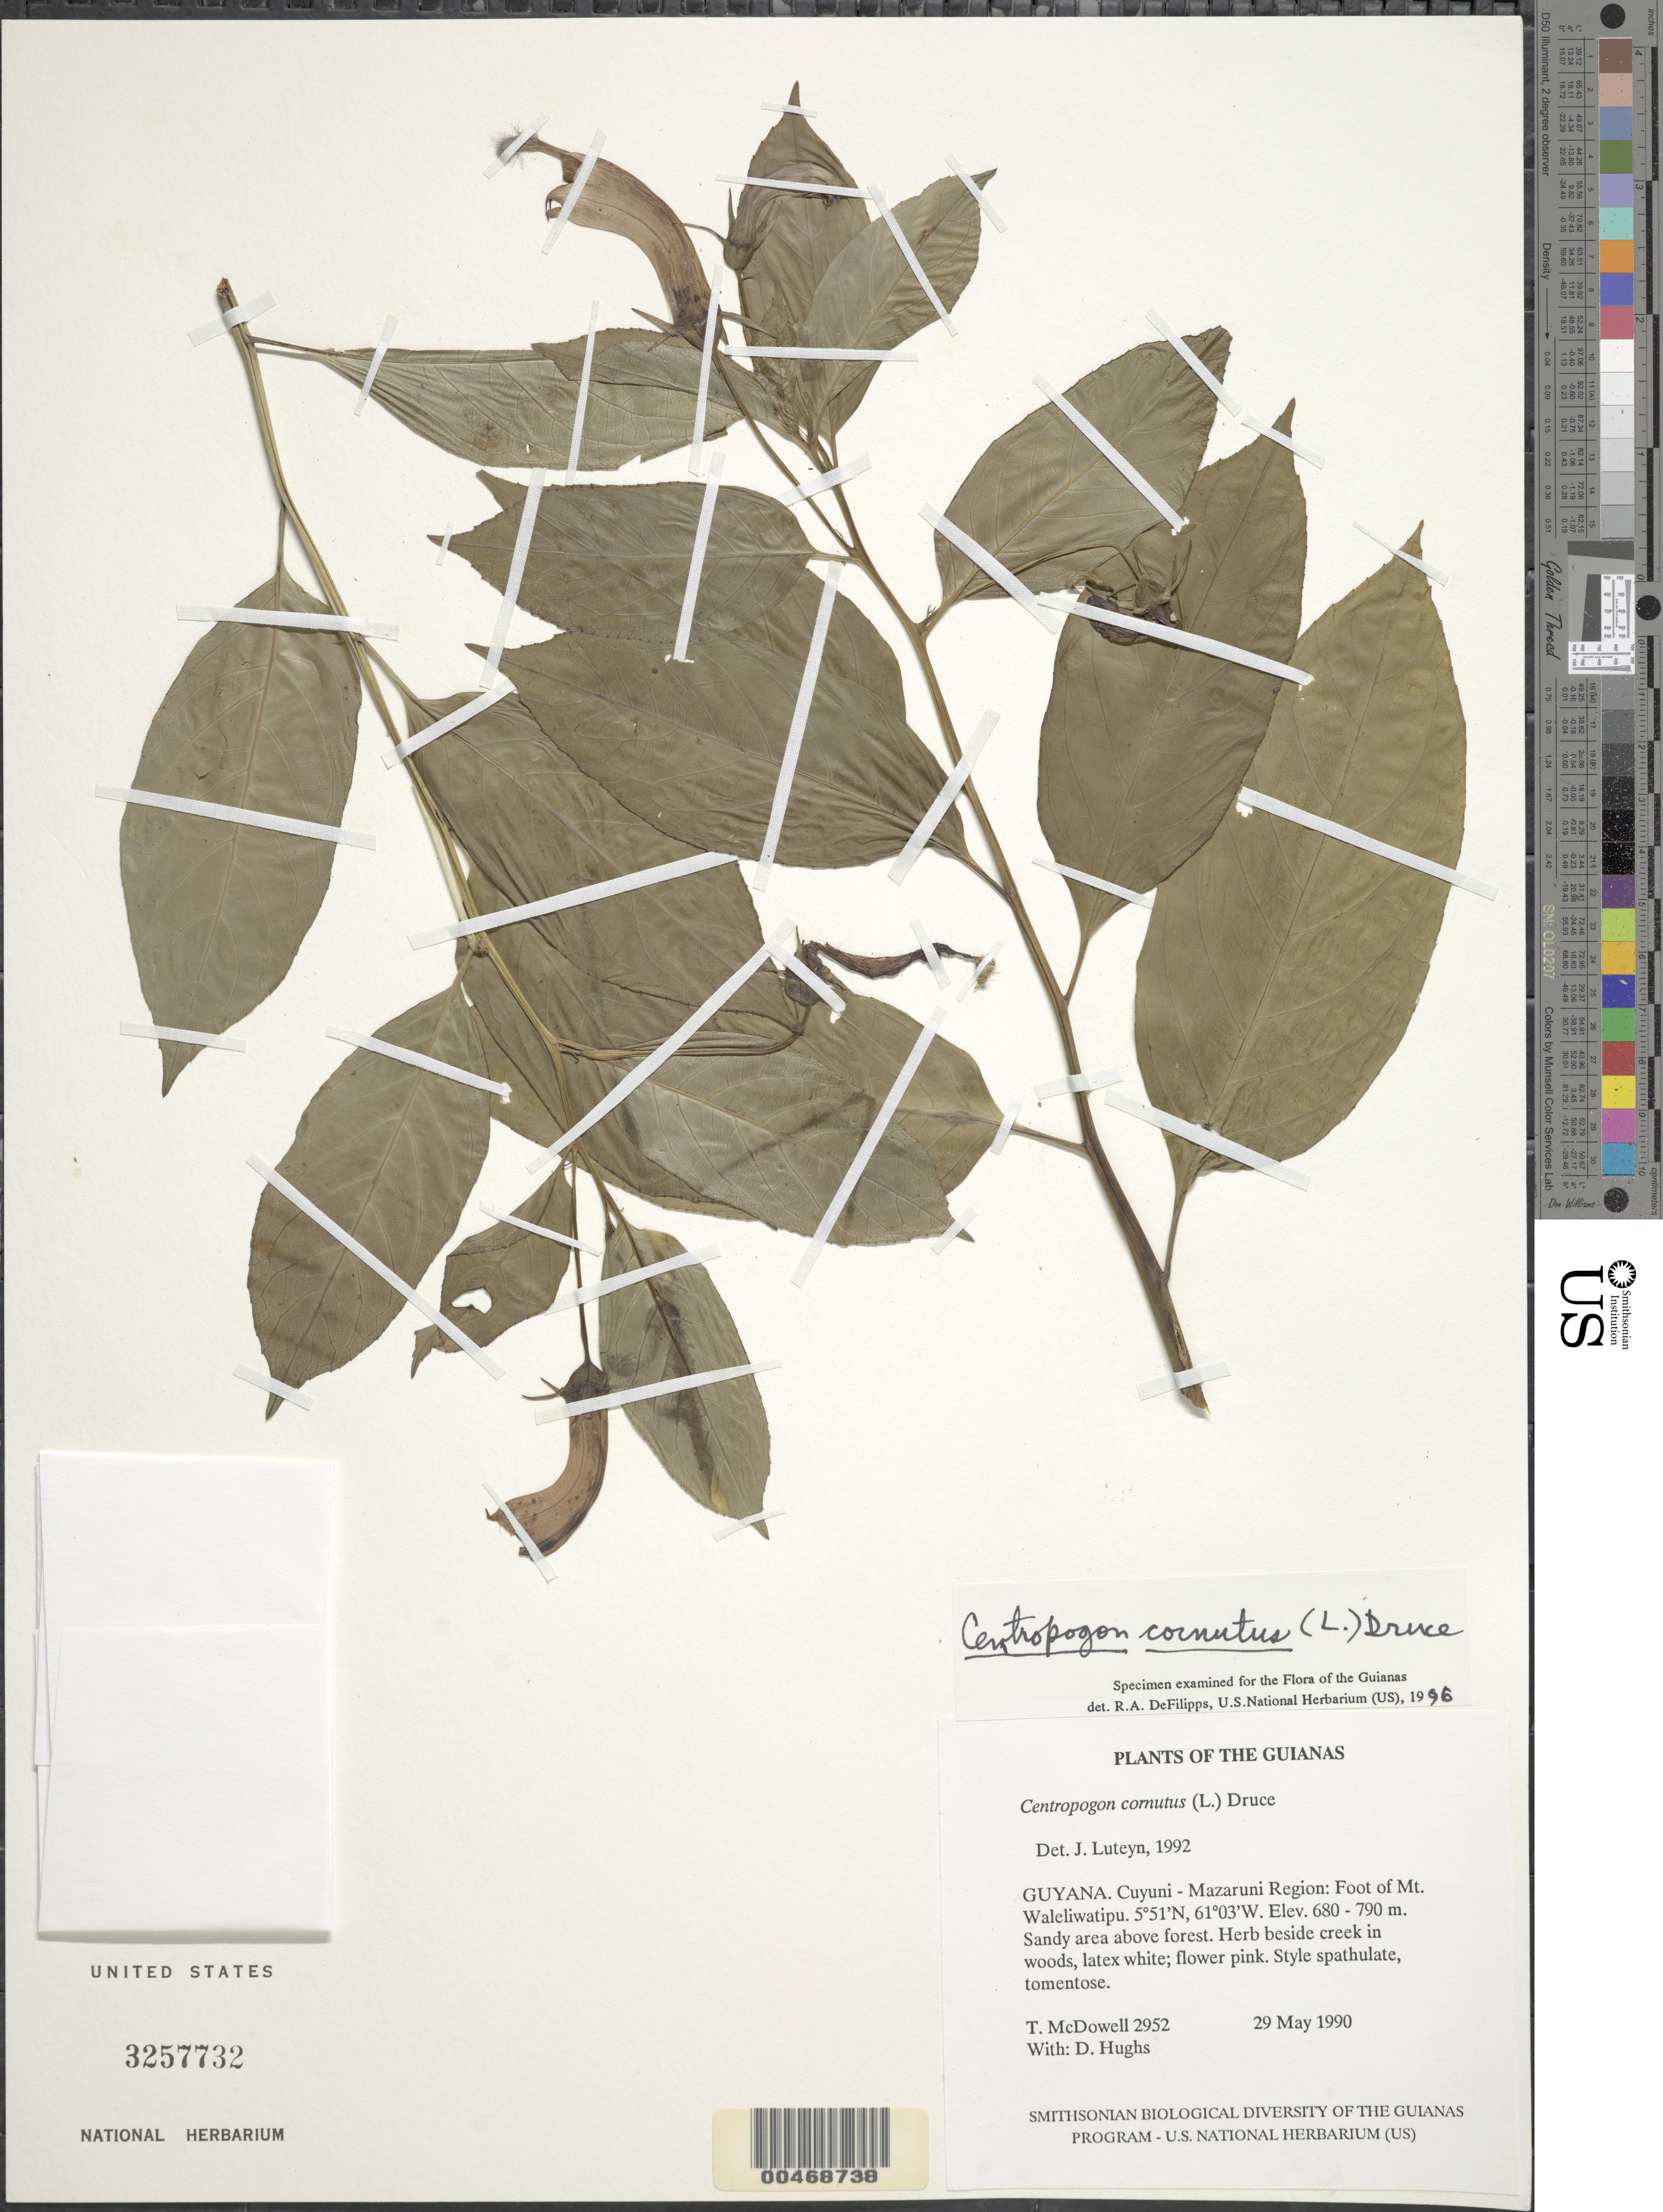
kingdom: Plantae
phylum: Tracheophyta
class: Magnoliopsida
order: Asterales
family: Campanulaceae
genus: Centropogon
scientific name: Centropogon cornutus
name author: (L.) Druce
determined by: DeFilipps, R. A.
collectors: T. McDowell, D. Hughs, L. Anselmo & L. Thompson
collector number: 2952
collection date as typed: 29 May 1990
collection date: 1990-05-29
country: Guyana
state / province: Cuyuni-Mazaruni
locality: Foot of Mt. Waleliwatipu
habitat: Sandy area above forest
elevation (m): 680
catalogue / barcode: US 3257732